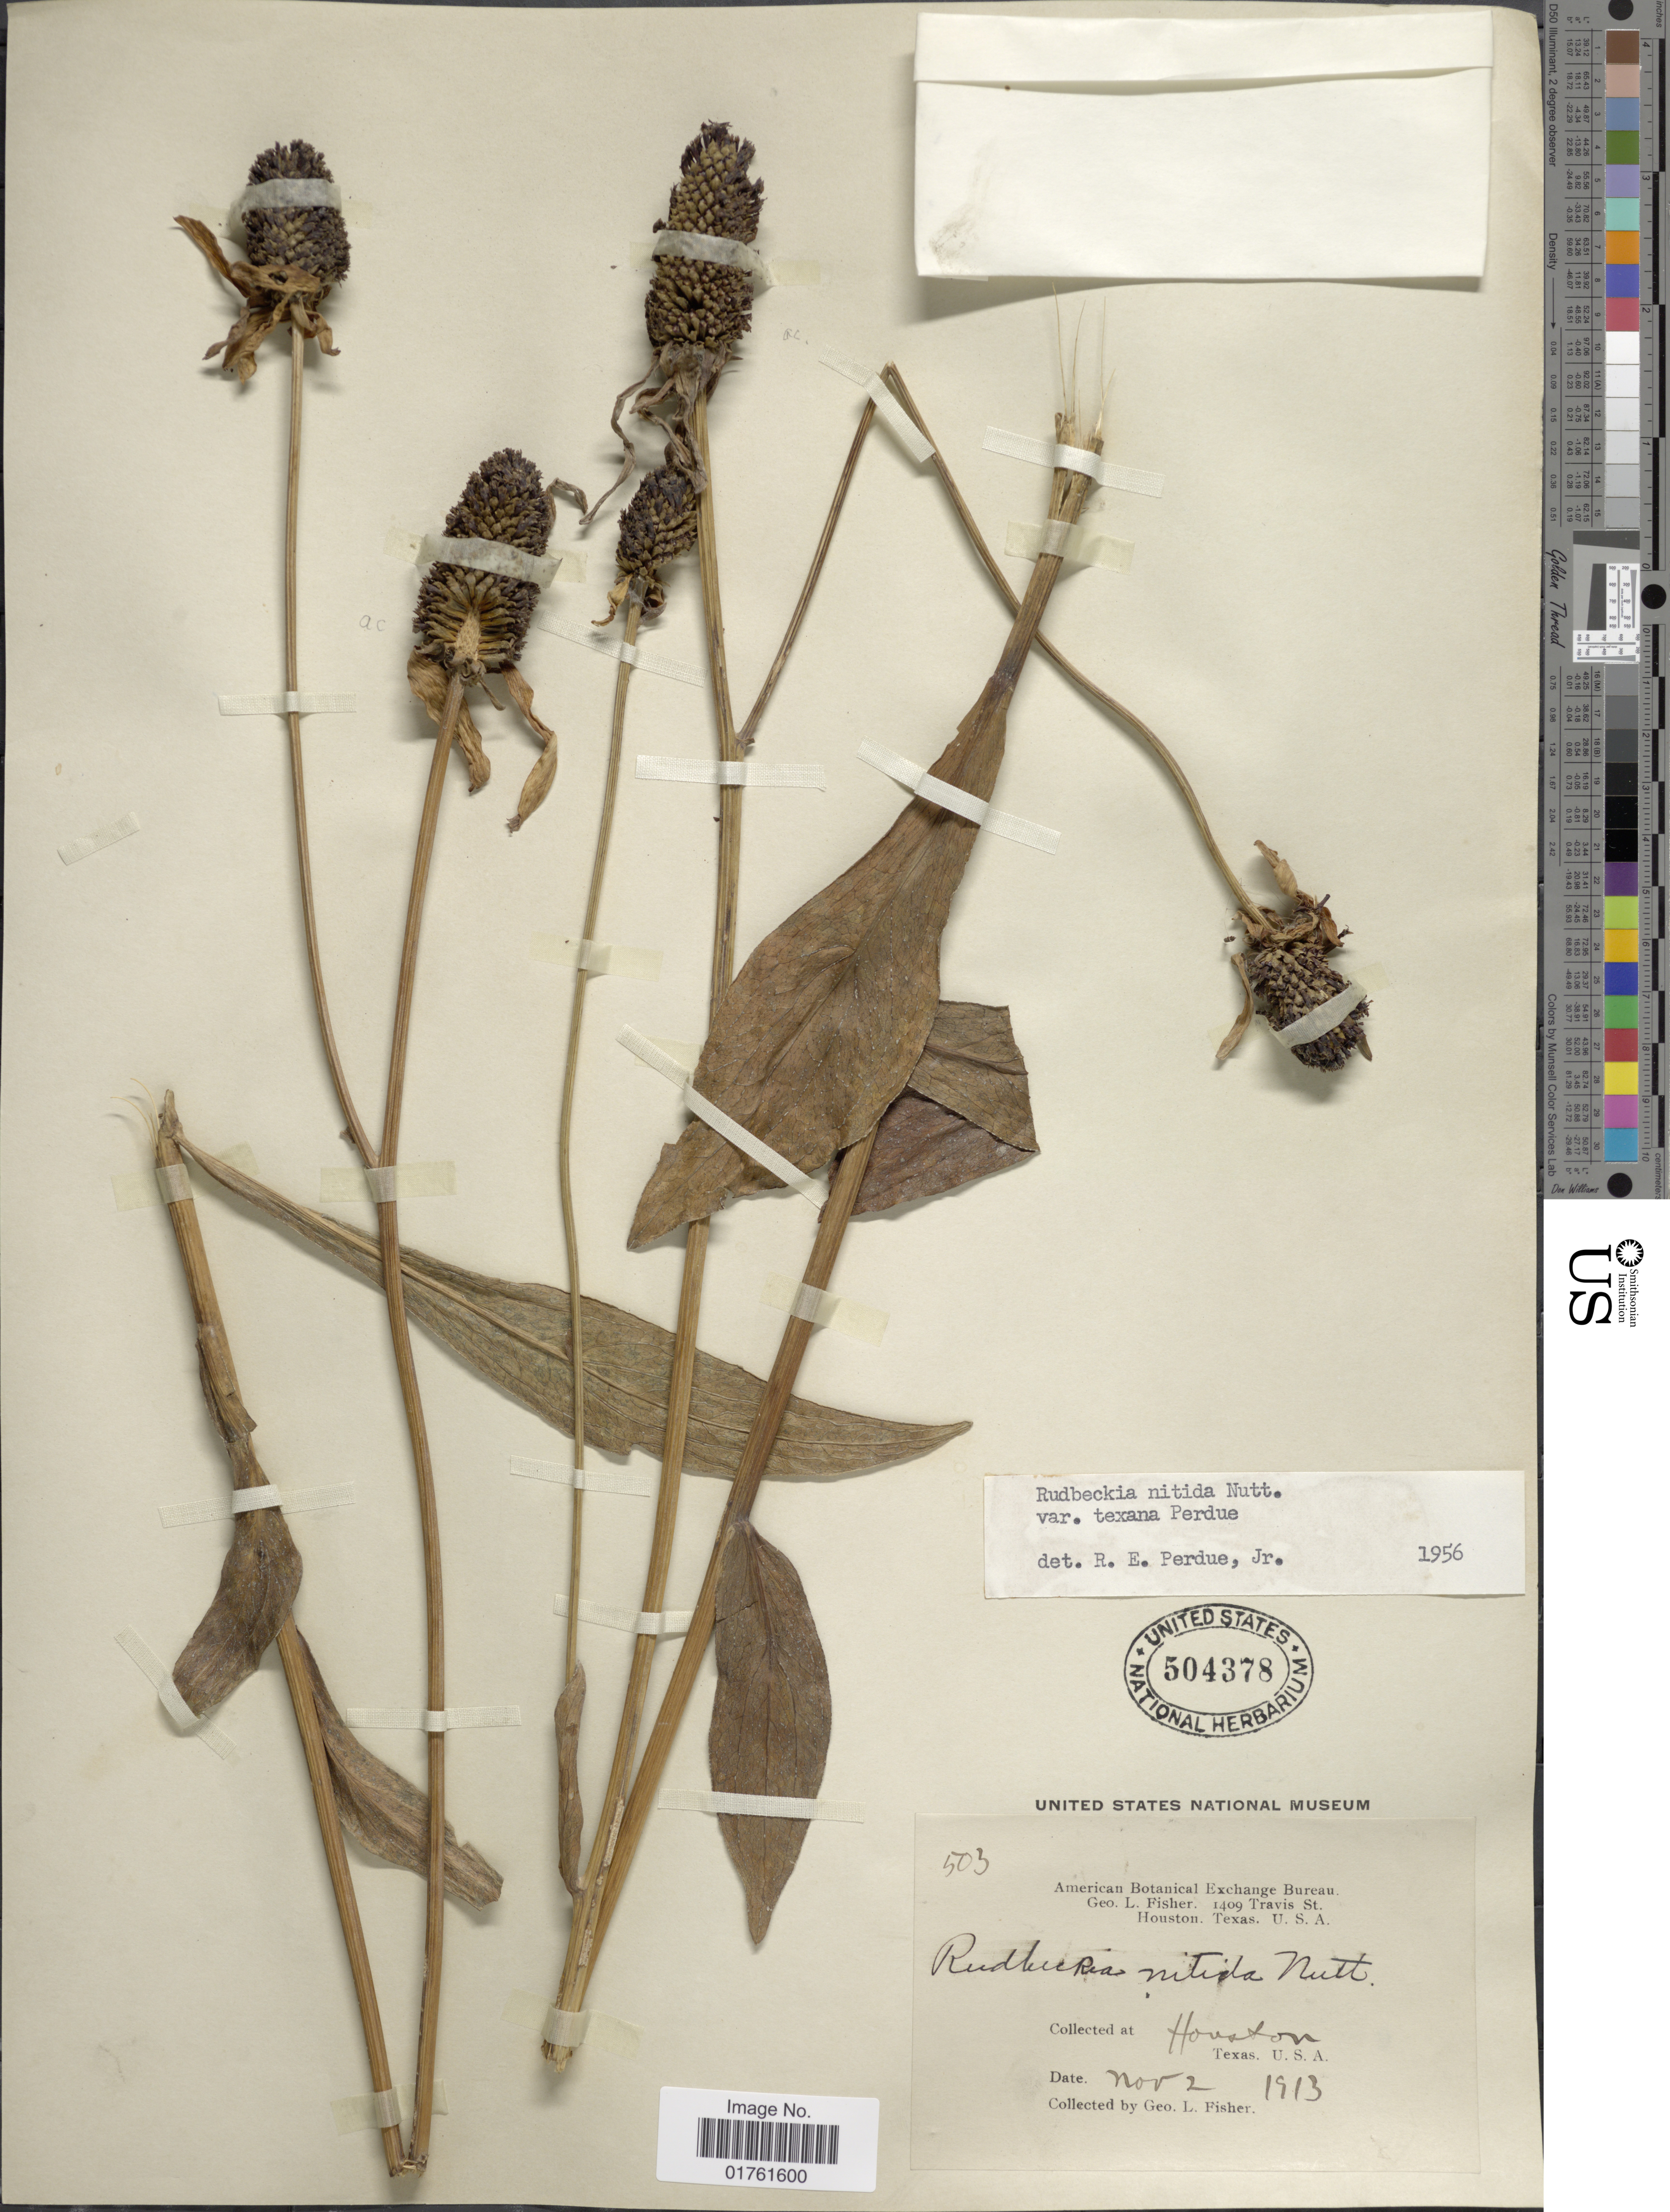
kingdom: Plantae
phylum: Tracheophyta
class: Magnoliopsida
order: Asterales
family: Asteraceae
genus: Rudbeckia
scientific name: Rudbeckia nitida var. texana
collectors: G. L. Fisher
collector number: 503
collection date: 1913-11-02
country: United States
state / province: Texas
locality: Houston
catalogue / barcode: US 504378